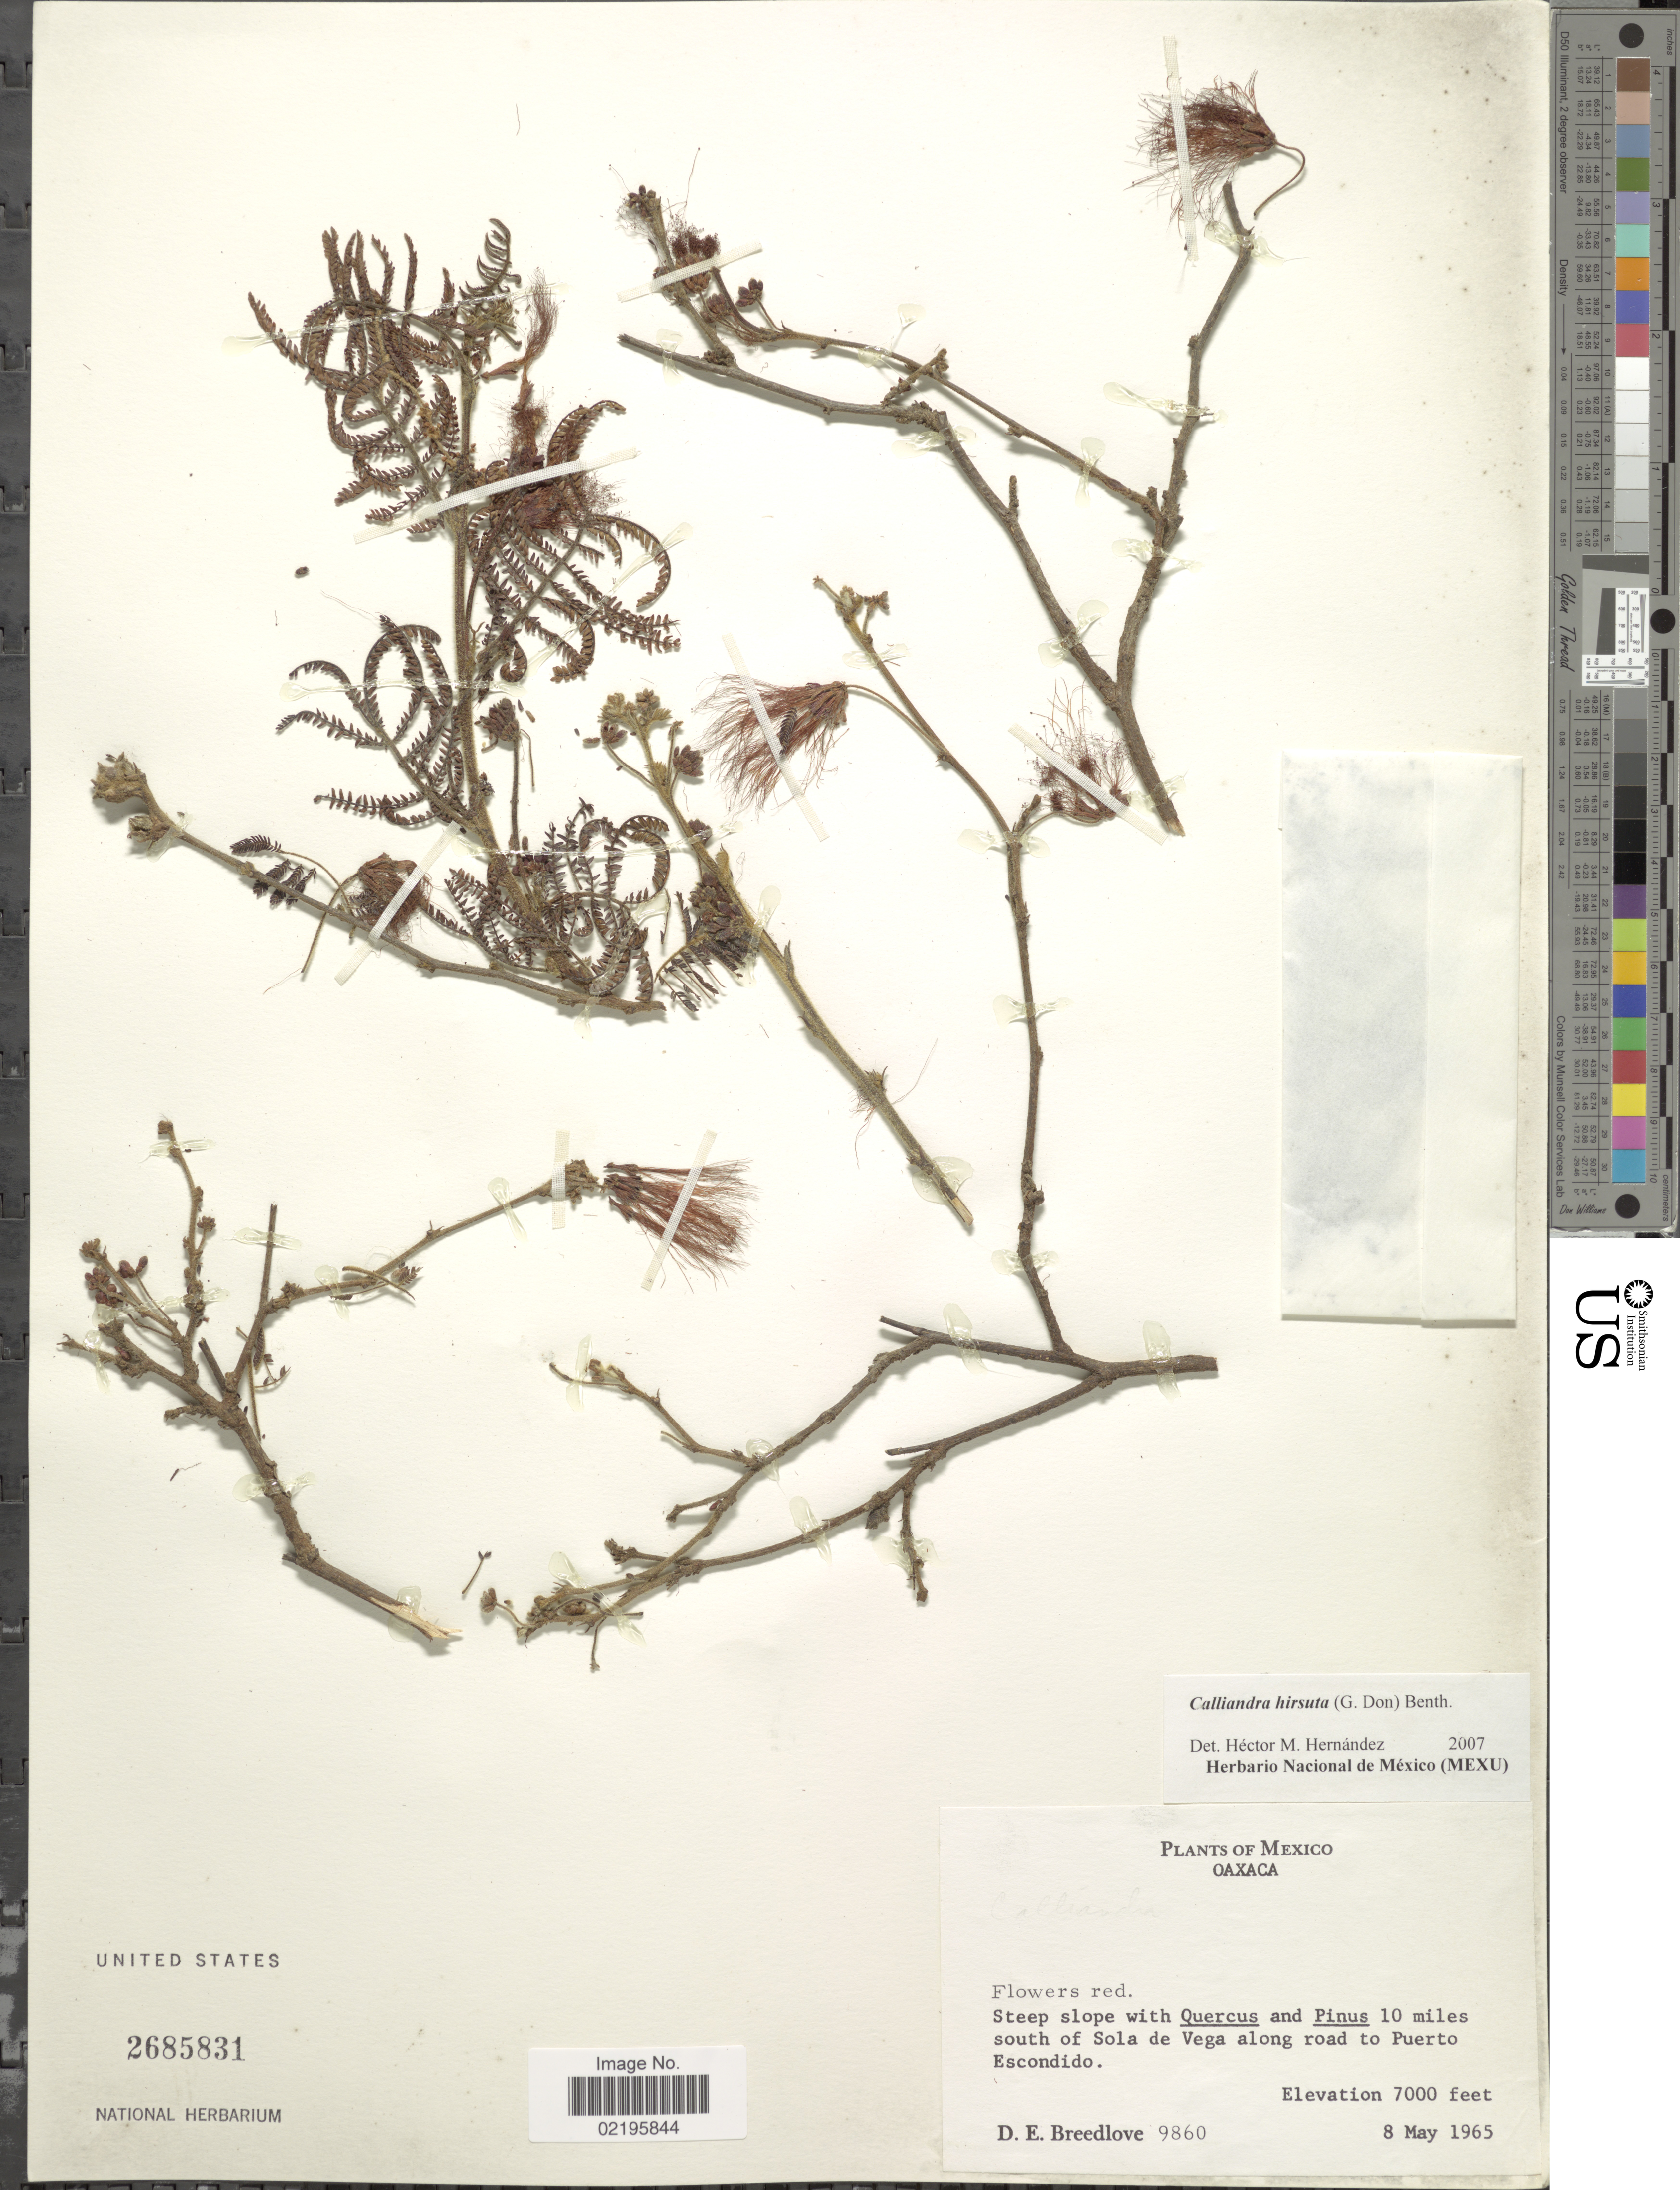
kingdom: Plantae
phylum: Tracheophyta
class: Magnoliopsida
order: Fabales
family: Fabaceae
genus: Calliandra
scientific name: Calliandra hirsuta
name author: Benth.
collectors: D. E. Breedlove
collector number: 9860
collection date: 1965-05-08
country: Mexico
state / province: Oaxaca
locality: Steep slope with Quercus and Pinus 10 miles south of Sola de Vega along road to Puerto Escondido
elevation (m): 2134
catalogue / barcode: US 2685831